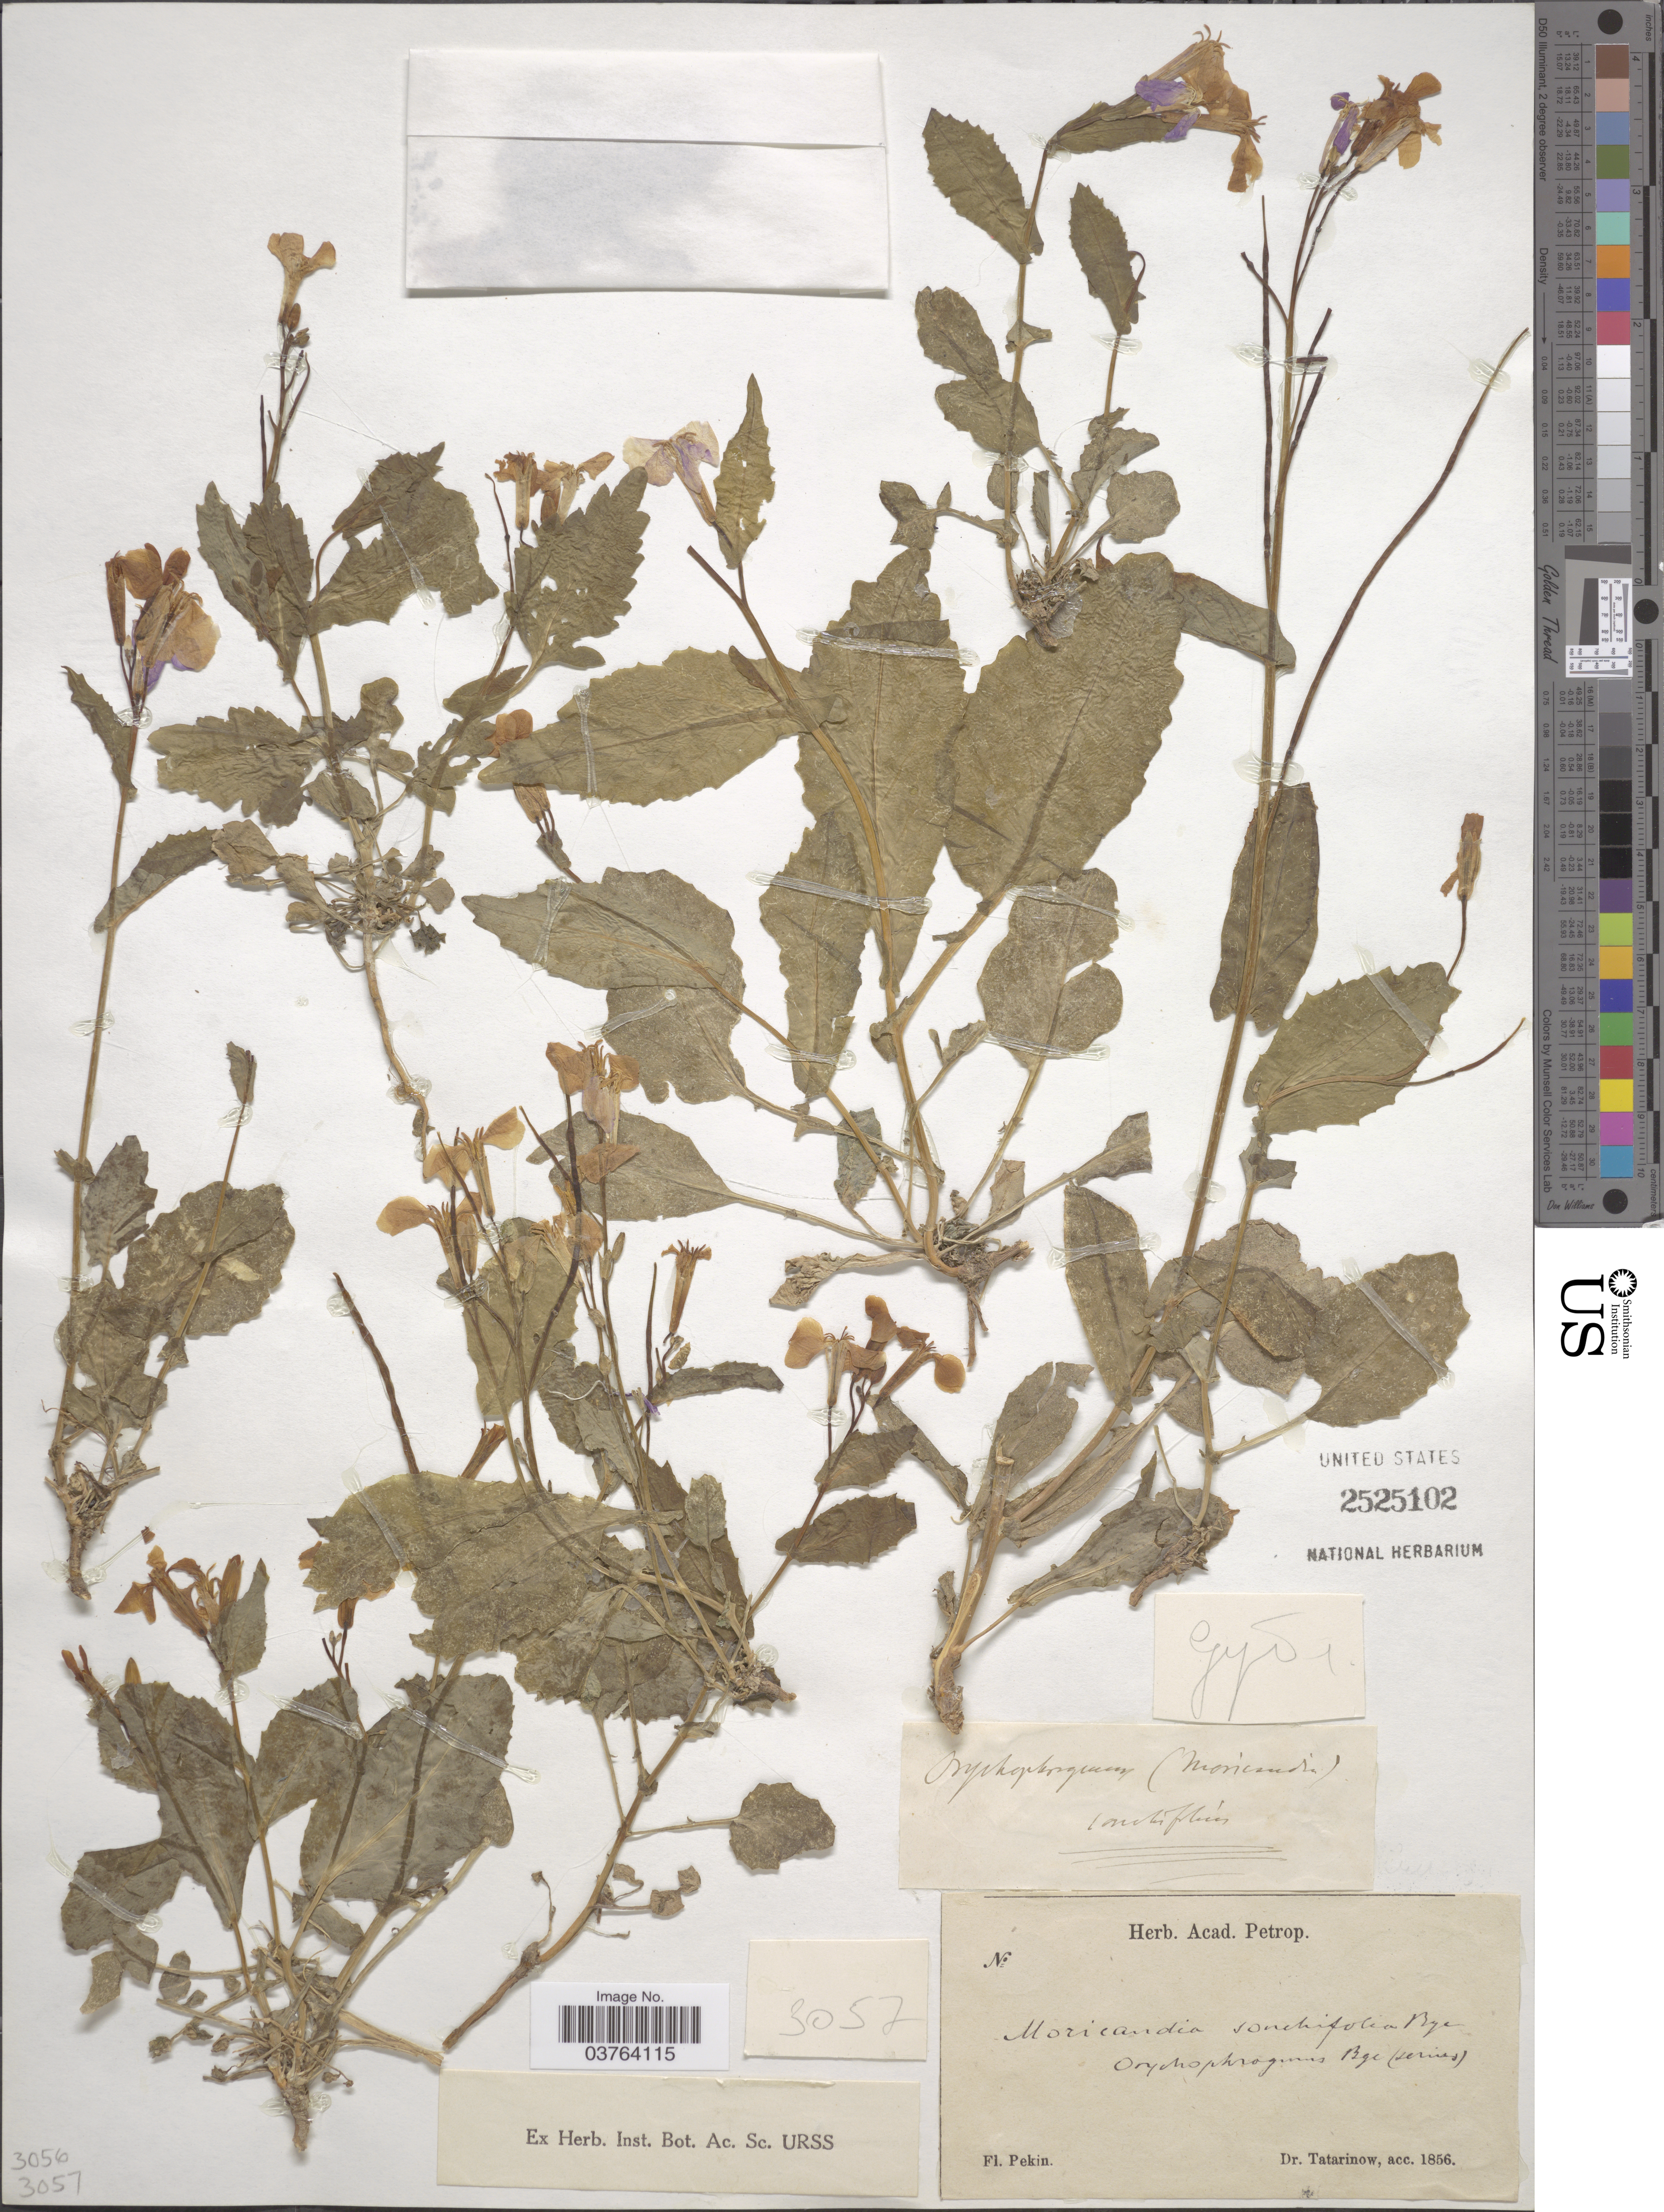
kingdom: Plantae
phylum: Tracheophyta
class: Magnoliopsida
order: Brassicales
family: Brassicaceae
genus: Moricandia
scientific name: Moricandia sonchifolia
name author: (Bunge) Ledeb.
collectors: -. Tatarinow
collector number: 3057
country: China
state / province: Beijing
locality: Pekin.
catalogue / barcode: US 2525102